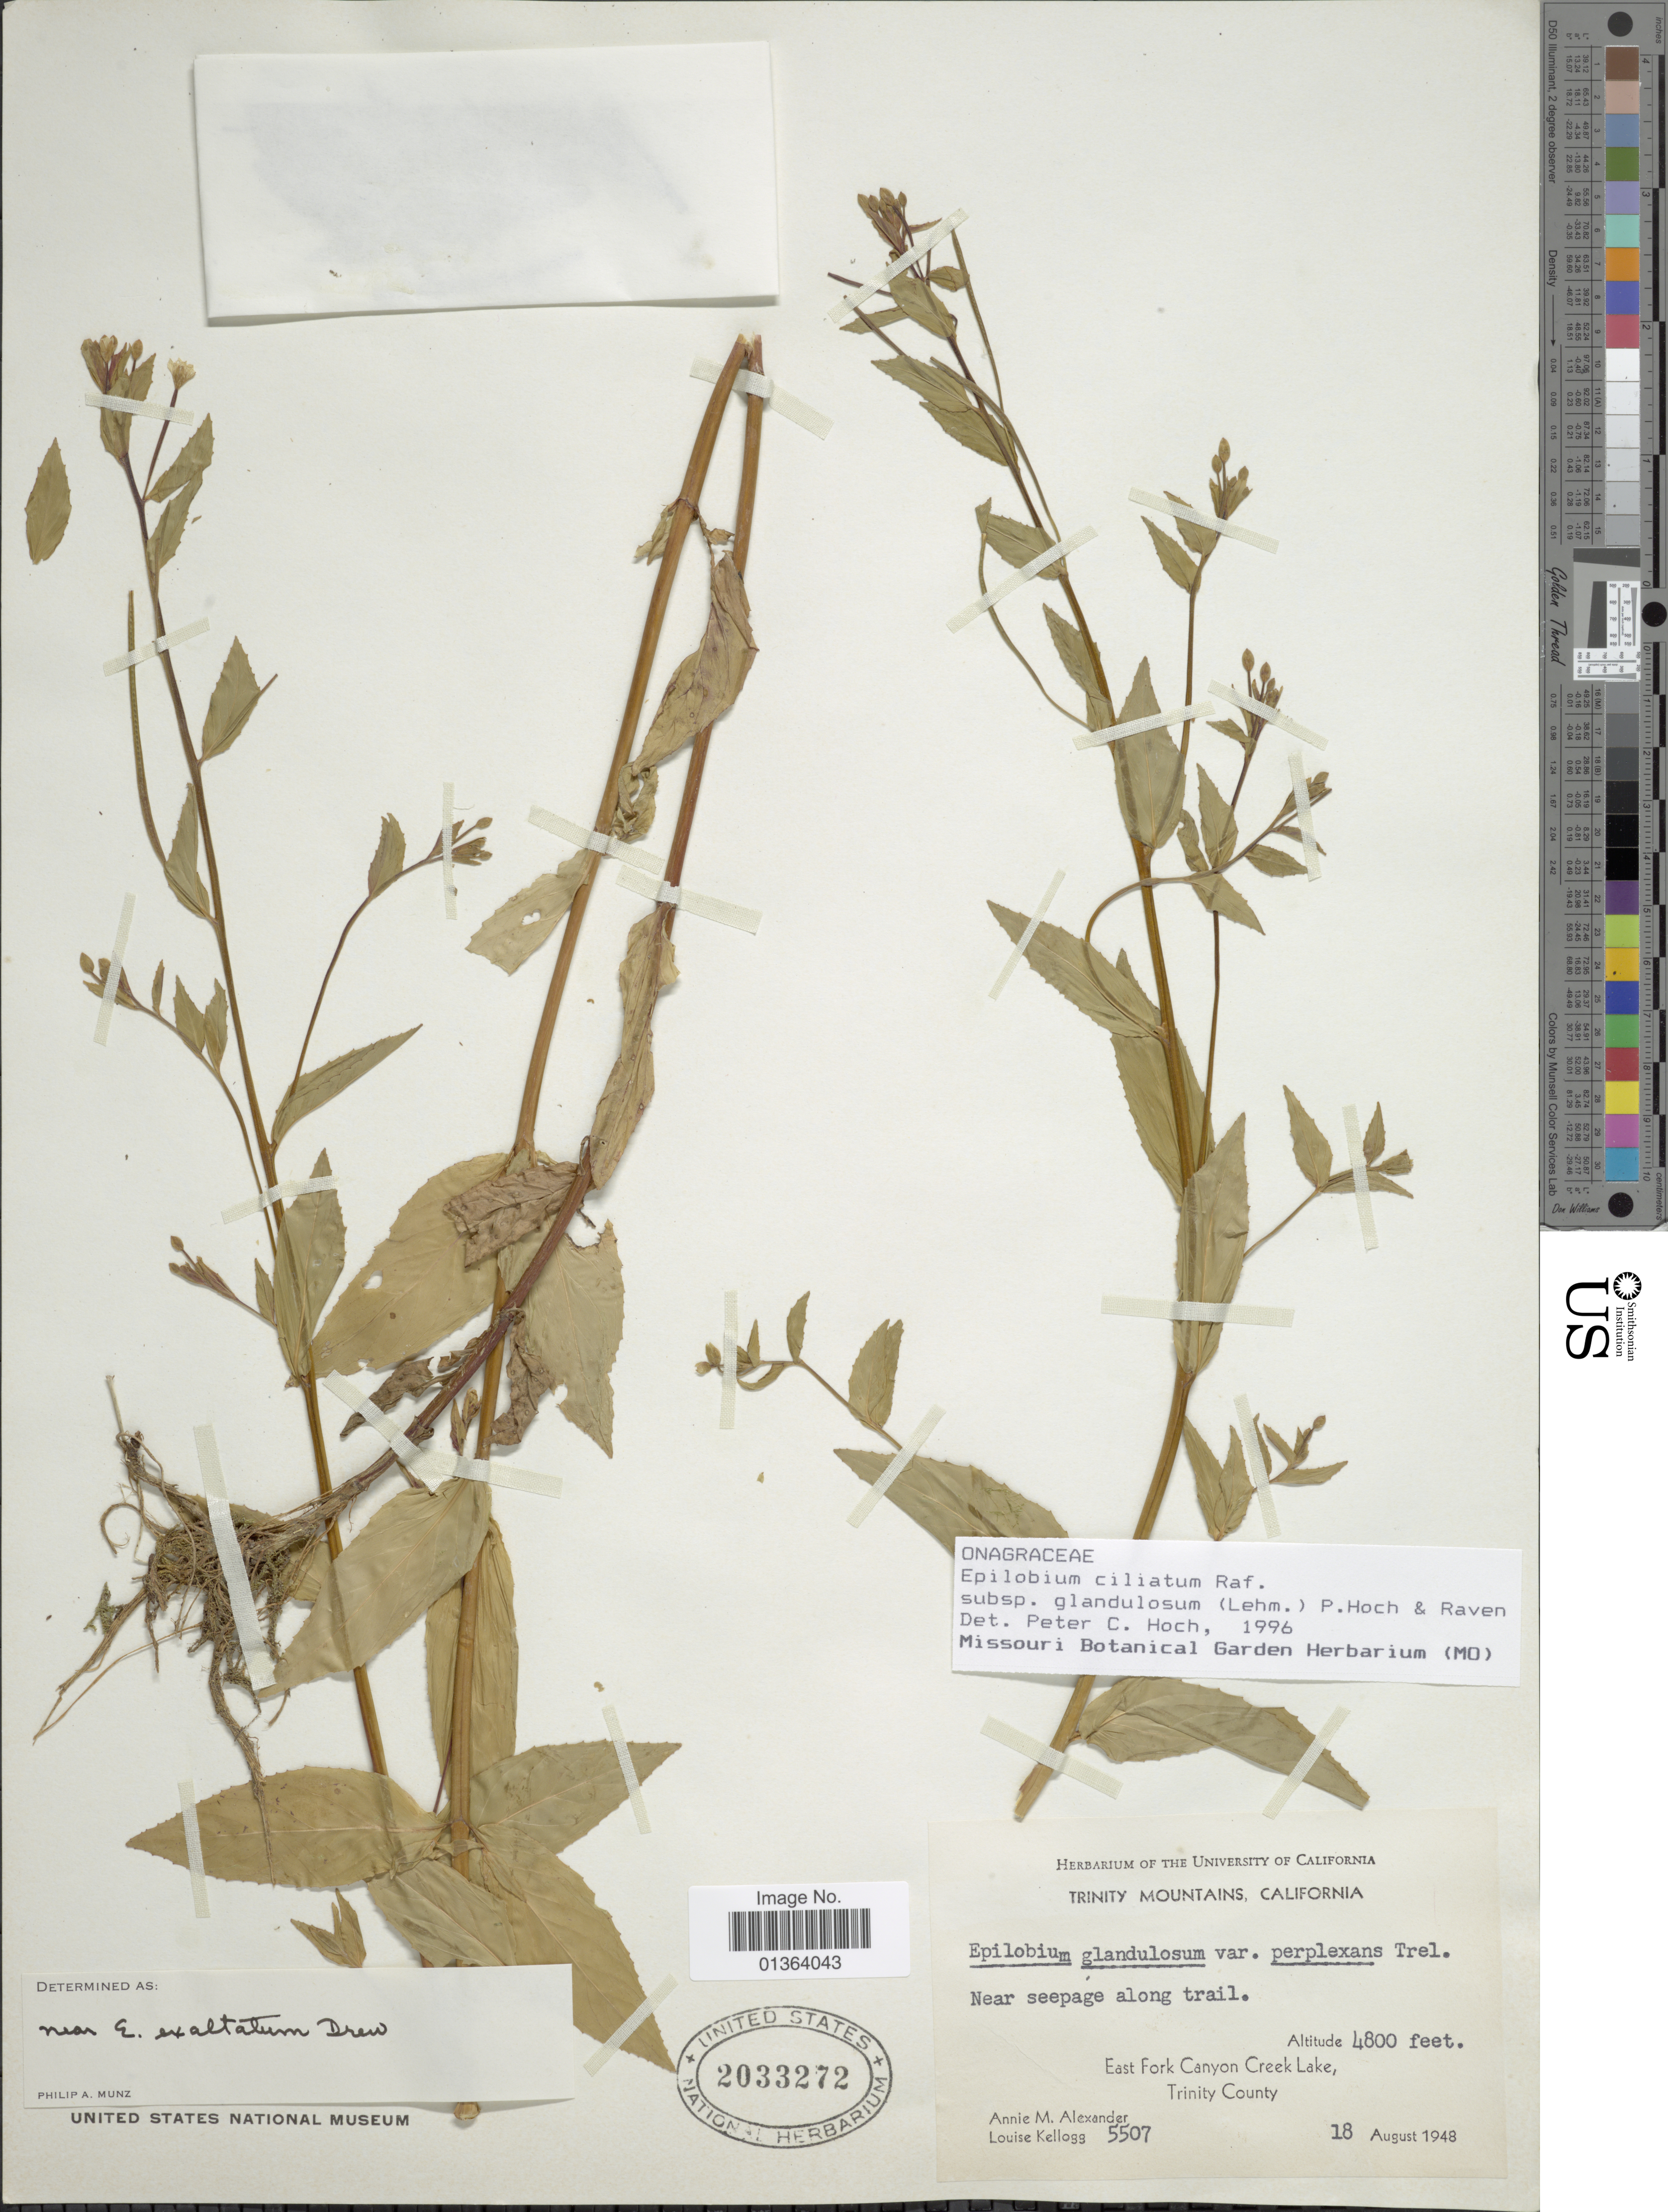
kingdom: Plantae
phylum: Tracheophyta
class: Magnoliopsida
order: Myrtales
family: Onagraceae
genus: Epilobium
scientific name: Epilobium ciliatum subsp. glandulosum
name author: (Lehm.) Hoch & P.H. Raven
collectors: A. M. Alexander & L. Kellogg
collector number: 5507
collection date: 1948-08-18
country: United States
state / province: California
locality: Trinity Mountains. East Fork Canyon Creek Lake.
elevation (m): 1463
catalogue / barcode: US 2033272